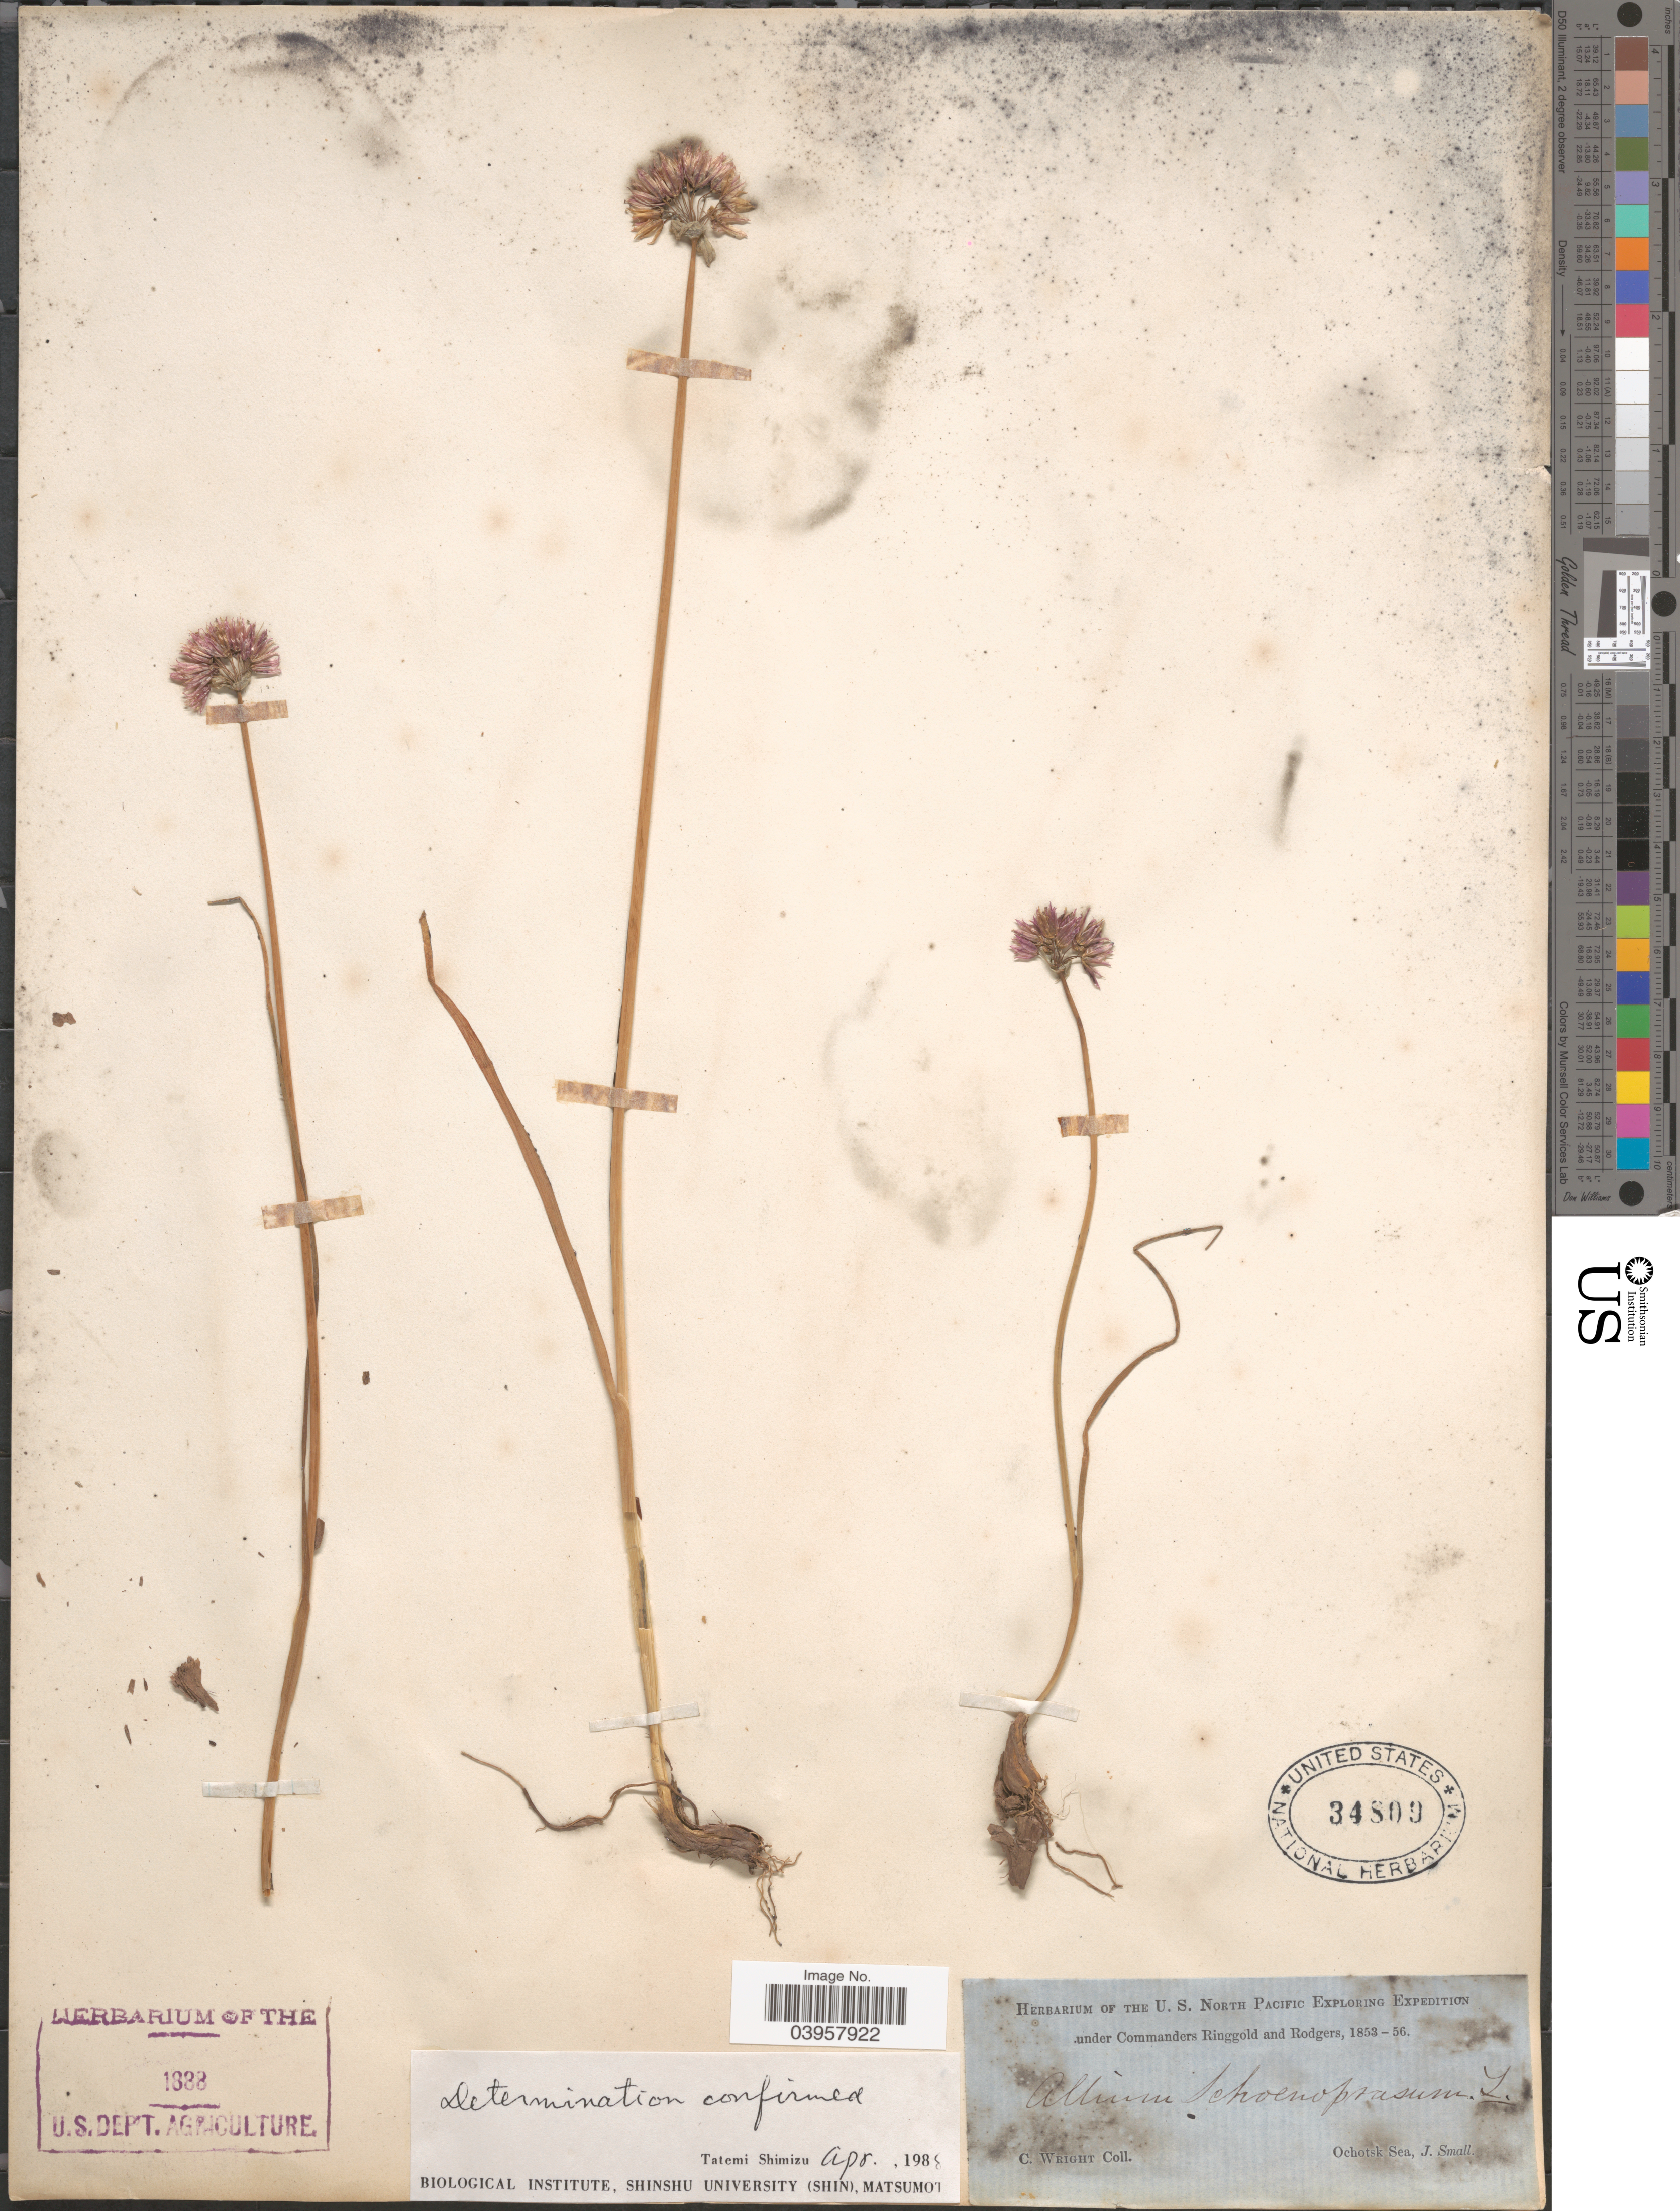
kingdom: Plantae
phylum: Tracheophyta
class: Liliopsida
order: Asparagales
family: Amaryllidaceae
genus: Allium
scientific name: Allium schoenoprasum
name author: L.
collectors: C. Wright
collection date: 1853/1856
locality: Ochotsk Sea.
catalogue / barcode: US 34809